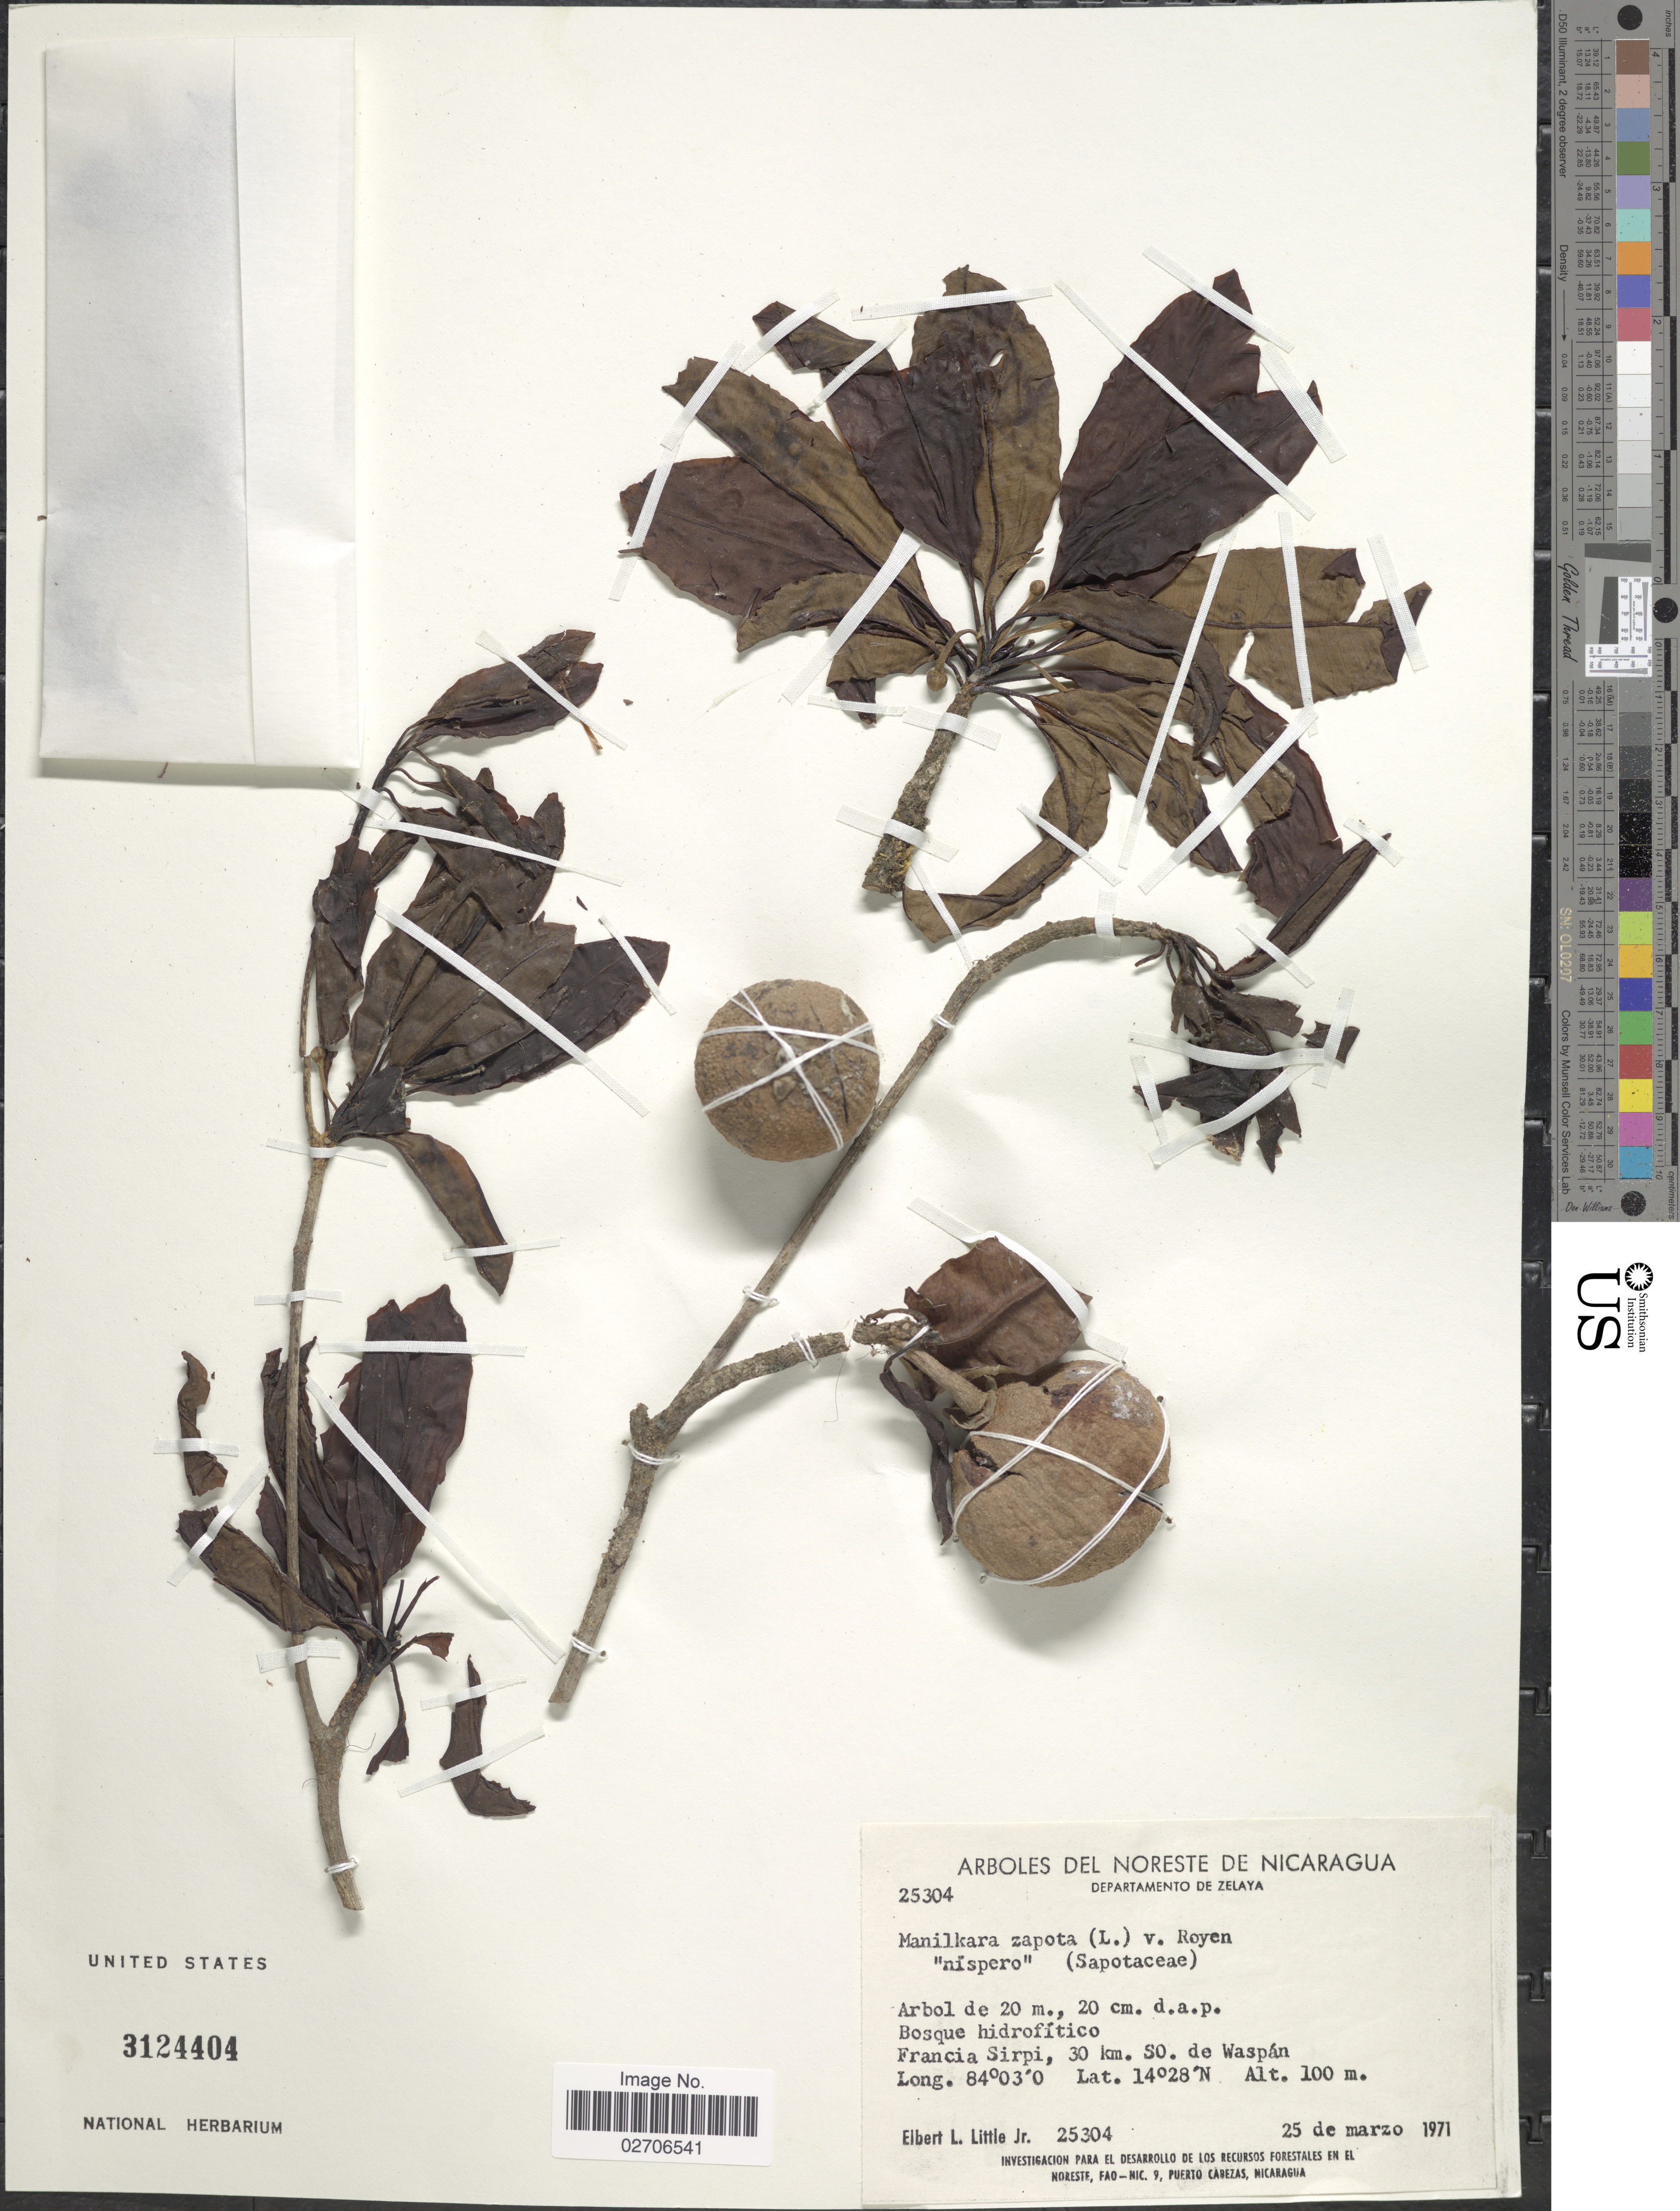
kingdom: Plantae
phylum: Tracheophyta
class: Magnoliopsida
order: Ericales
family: Sapotaceae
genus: Manilkara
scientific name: Manilkara zapota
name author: (L.) P. Royen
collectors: E. L. Little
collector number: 25304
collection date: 1971-03-25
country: Nicaragua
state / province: Atlantico Norte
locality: Departamento de Zelaya, Francia Sirpi, 30 km. SO. de Waspan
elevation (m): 100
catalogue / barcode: US 3124404